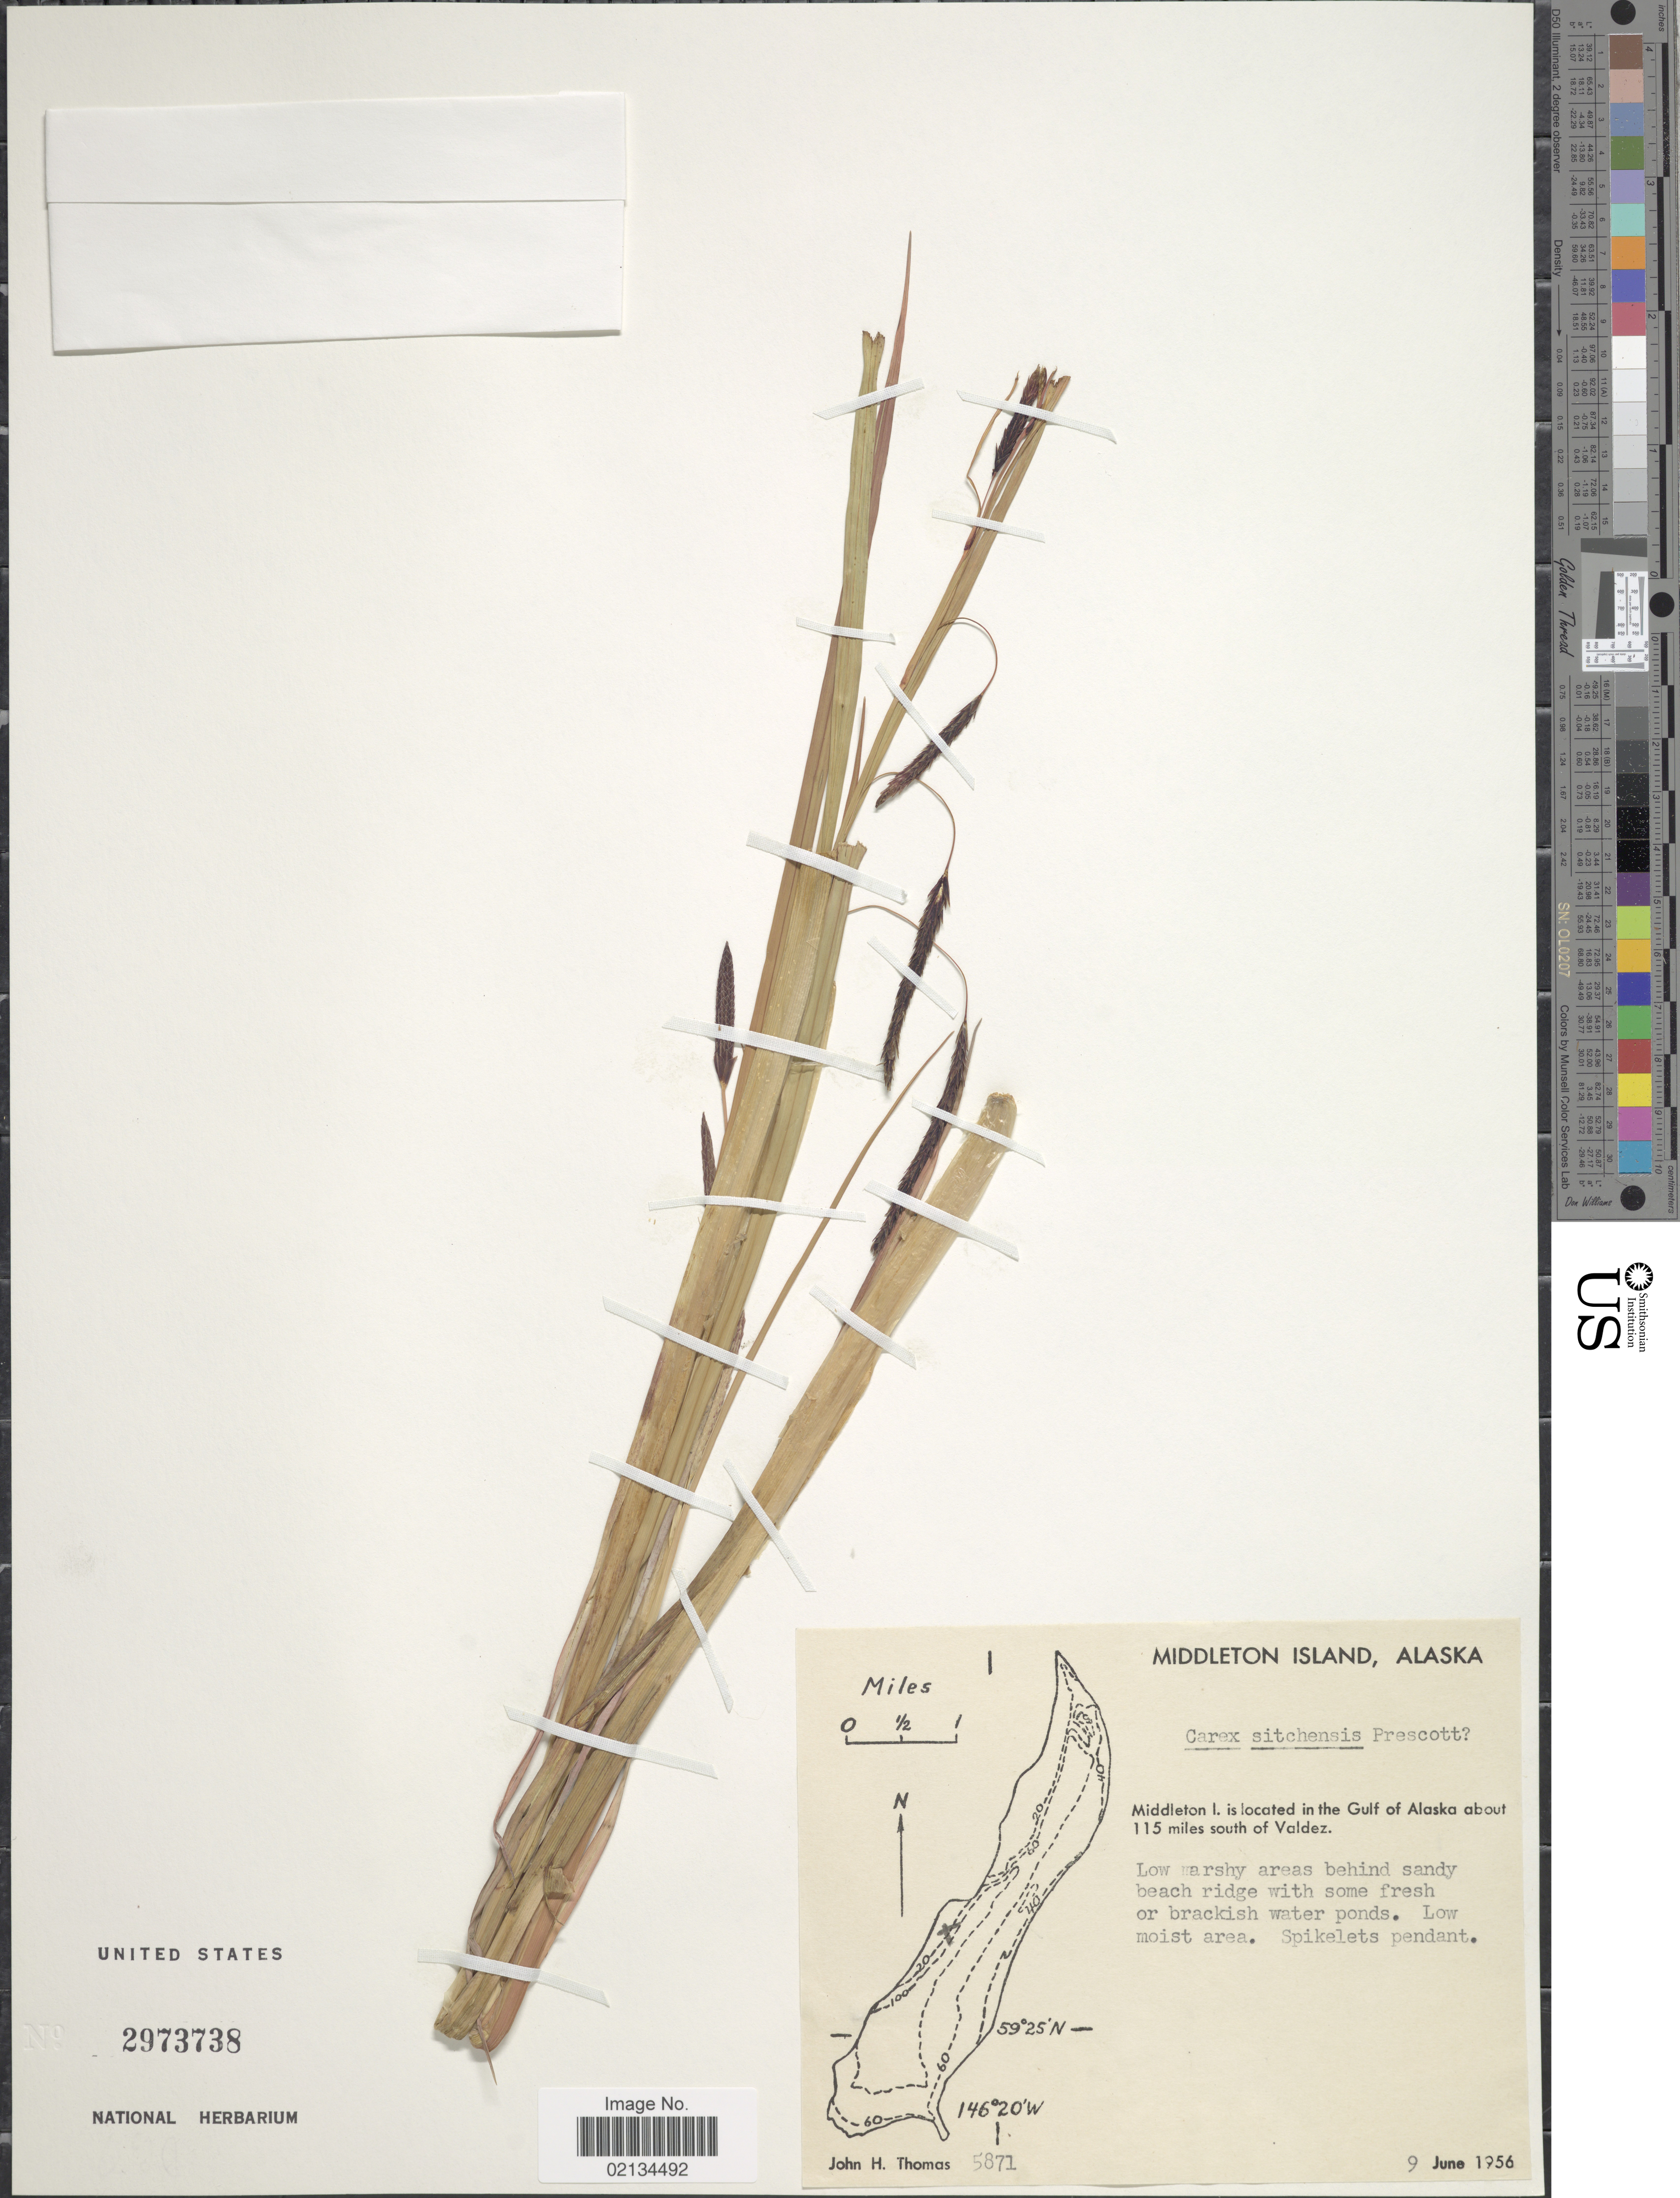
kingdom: Plantae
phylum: Tracheophyta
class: Liliopsida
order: Poales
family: Cyperaceae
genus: Carex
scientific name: Carex aquatilis var. dives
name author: (Holm) Kük.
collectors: J. H. Thomas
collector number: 5871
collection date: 1956-06-09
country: United States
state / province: Alaska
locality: Middleton Island, located in the Gulf of Alaska about 115 miles south of Valdez, behind sandy beach ridge with ponds.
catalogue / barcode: US 2973738